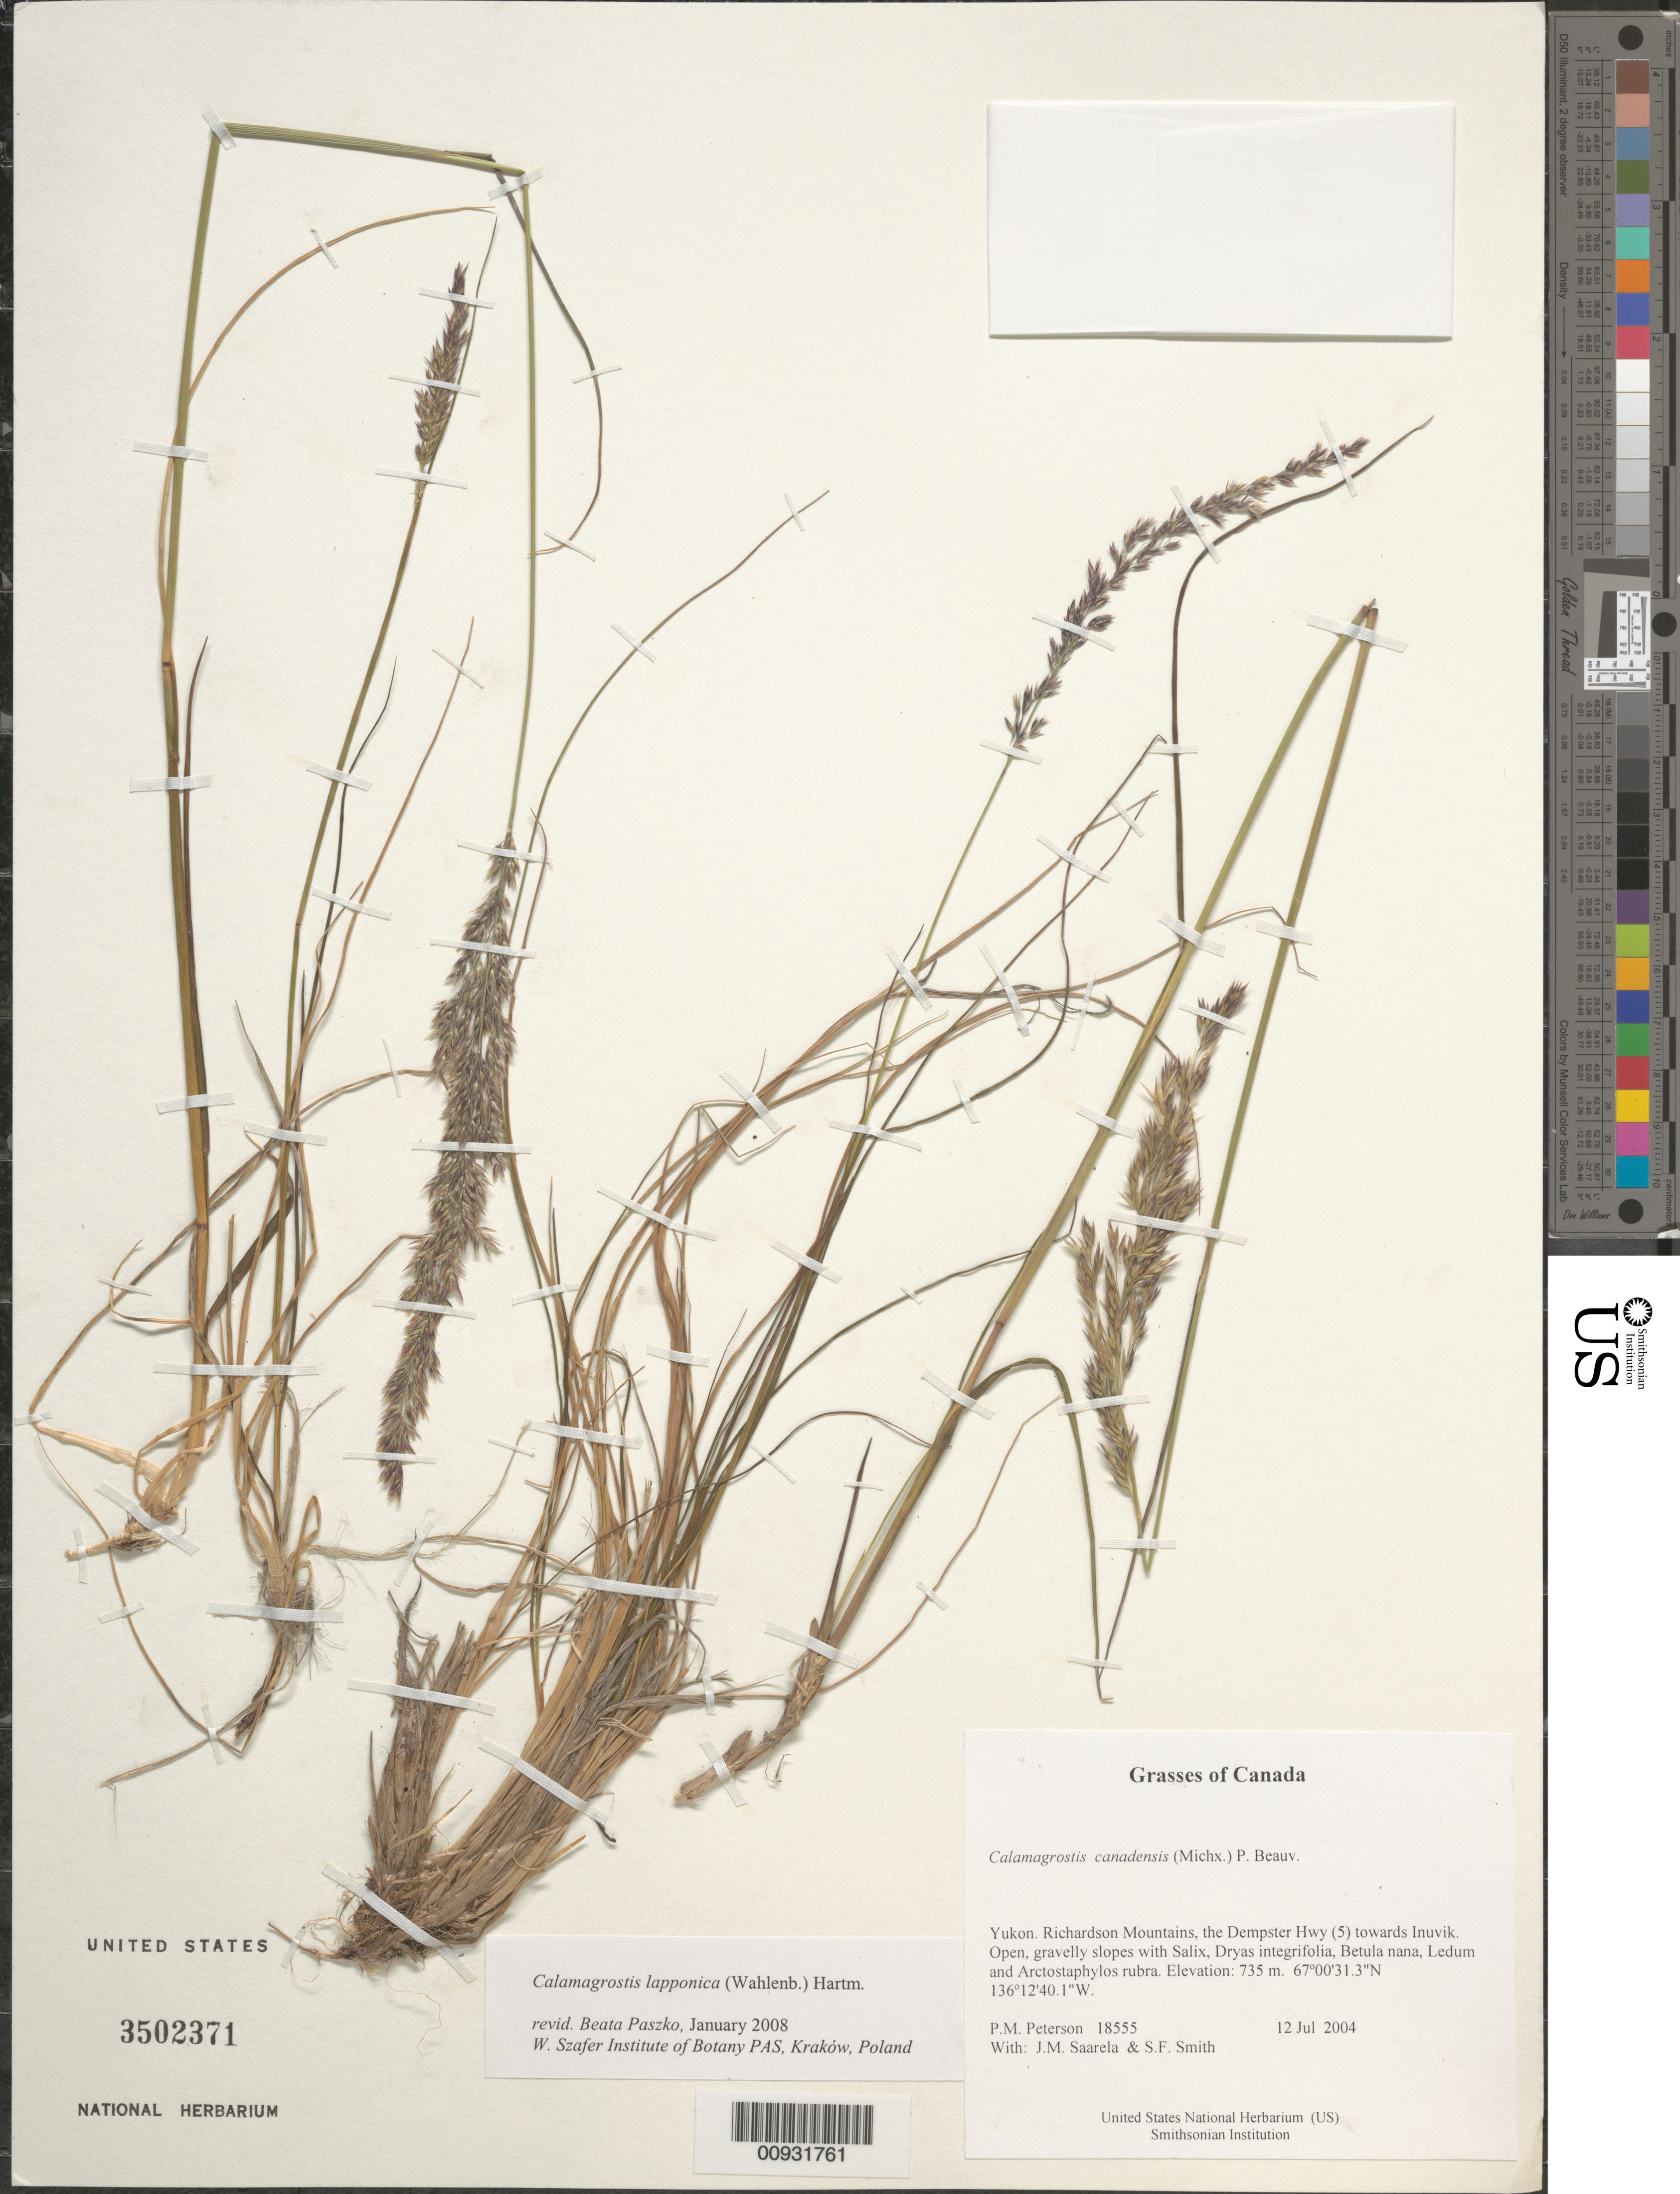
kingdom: Plantae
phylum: Tracheophyta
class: Liliopsida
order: Poales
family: Poaceae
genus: Calamagrostis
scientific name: Calamagrostis lapponica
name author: (Wahlenb.) Hartm.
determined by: Paszko, B.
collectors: P. M. Peterson, J. Saarela & S.F. Smith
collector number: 18555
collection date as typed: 12 Jul 2004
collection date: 2004-07-12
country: Canada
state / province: Yukon Territory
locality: Richardson Mountains, the Dempster Hwy (5) towards Inuvik. Open, gravelly slopes with Salix, Dryas integrifolia, Betula nana, Ledum and Arctostaphylos rubra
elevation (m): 735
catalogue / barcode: US 3502371